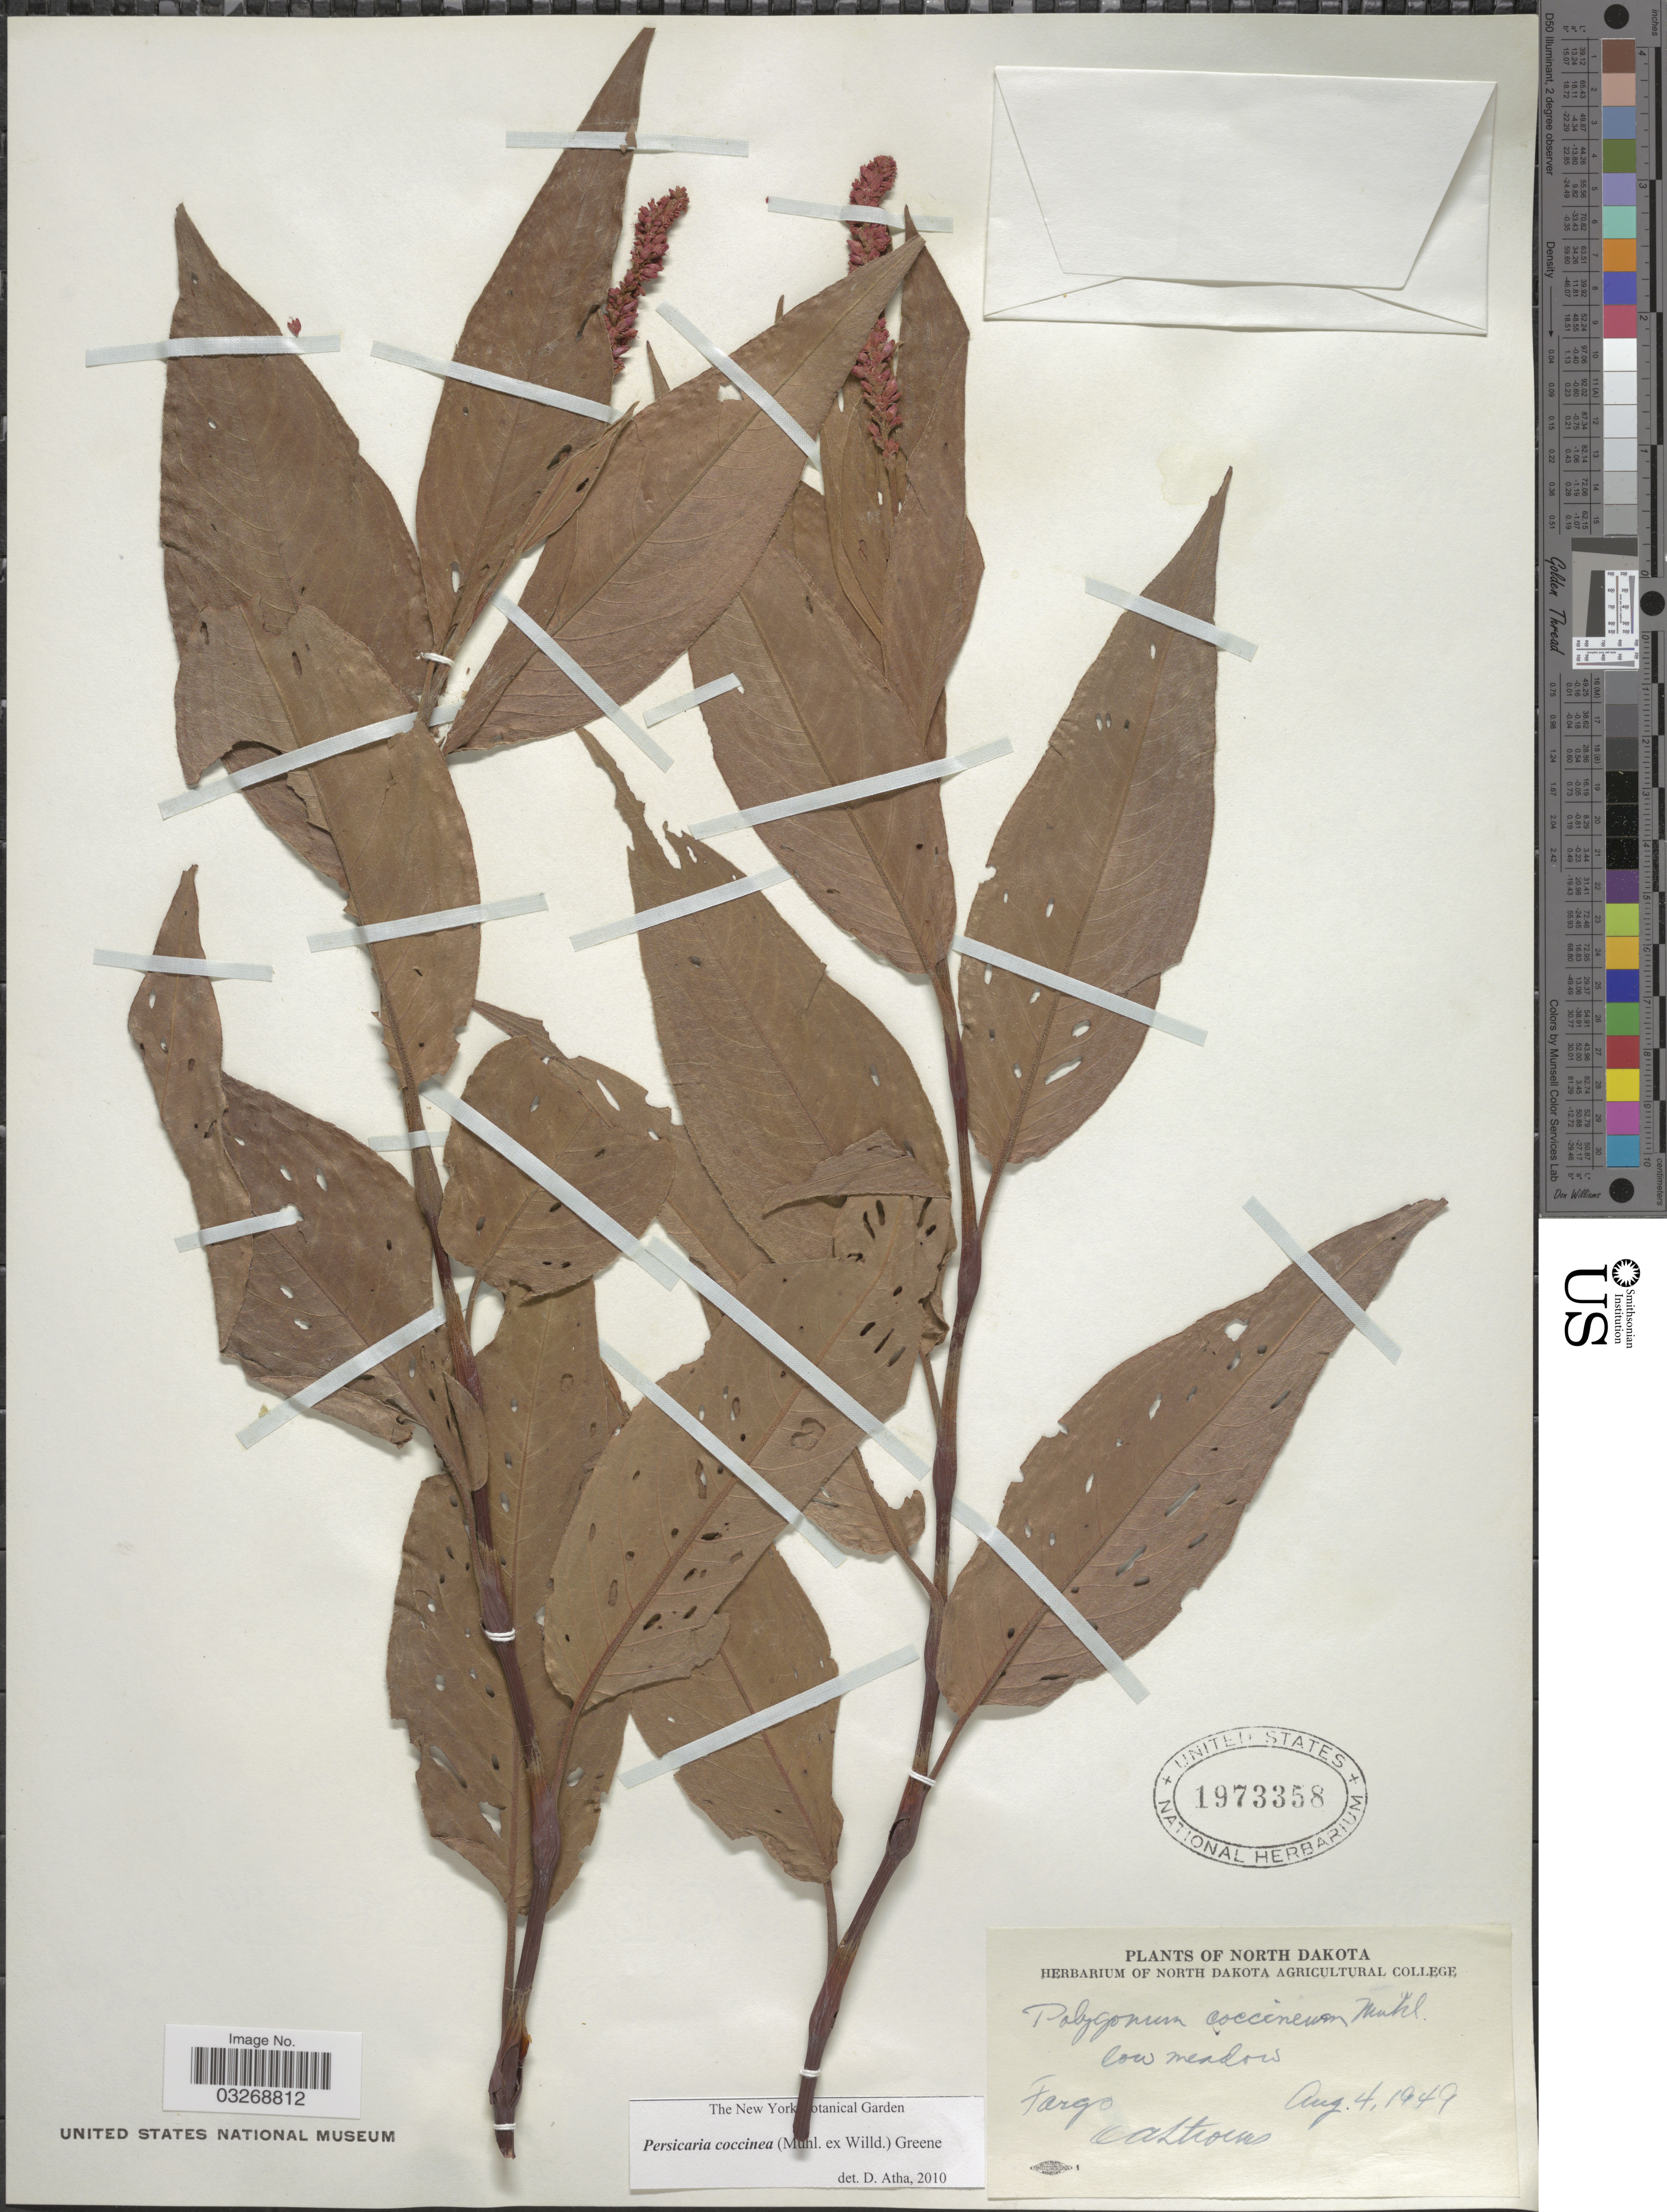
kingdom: Plantae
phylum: Tracheophyta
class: Magnoliopsida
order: Caryophyllales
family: Polygonaceae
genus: Persicaria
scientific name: Persicaria coccinea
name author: (Muhl. ex Willd.) Greene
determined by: Atha, D. E.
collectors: O. A. Stevens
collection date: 1949-08-04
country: United States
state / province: North Dakota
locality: Fargo.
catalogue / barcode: US 1973358